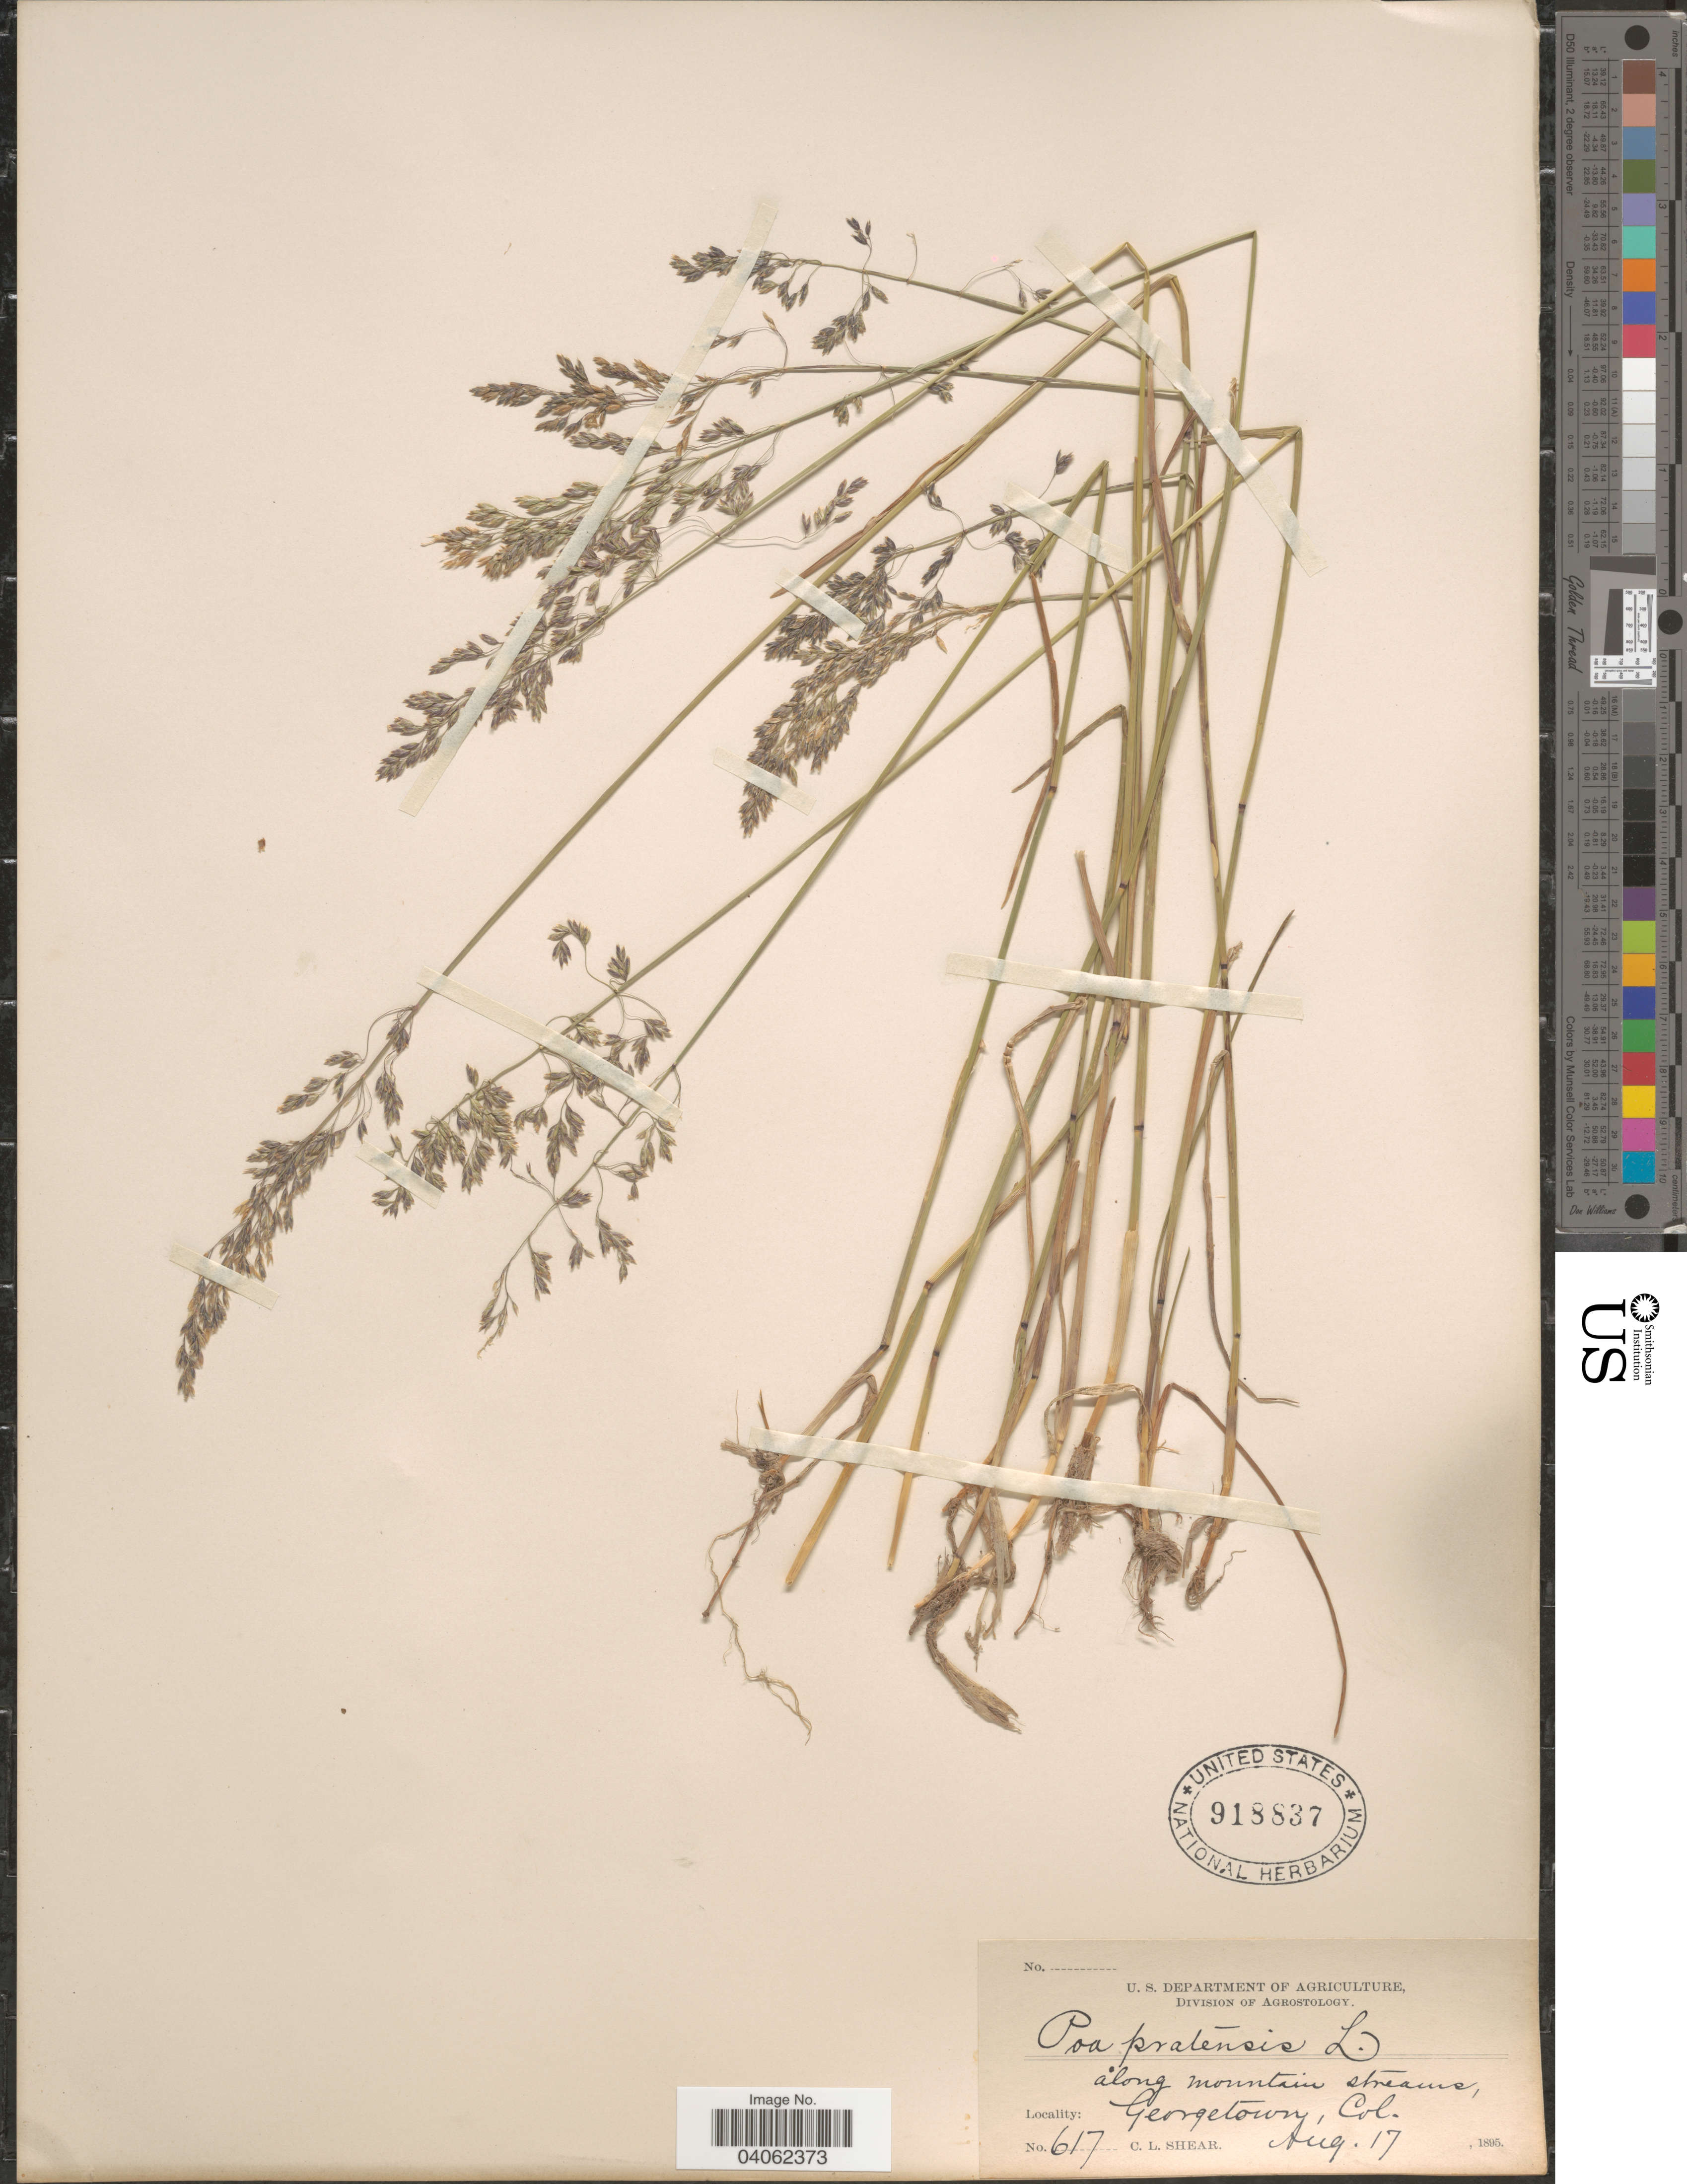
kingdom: Plantae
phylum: Tracheophyta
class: Liliopsida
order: Poales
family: Poaceae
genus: Poa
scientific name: Poa pratensis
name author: L.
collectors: C. L. Shear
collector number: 617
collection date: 1895-08-17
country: United States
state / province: Colorado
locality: Along mountain streams, Georgetown.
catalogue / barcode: US 918837